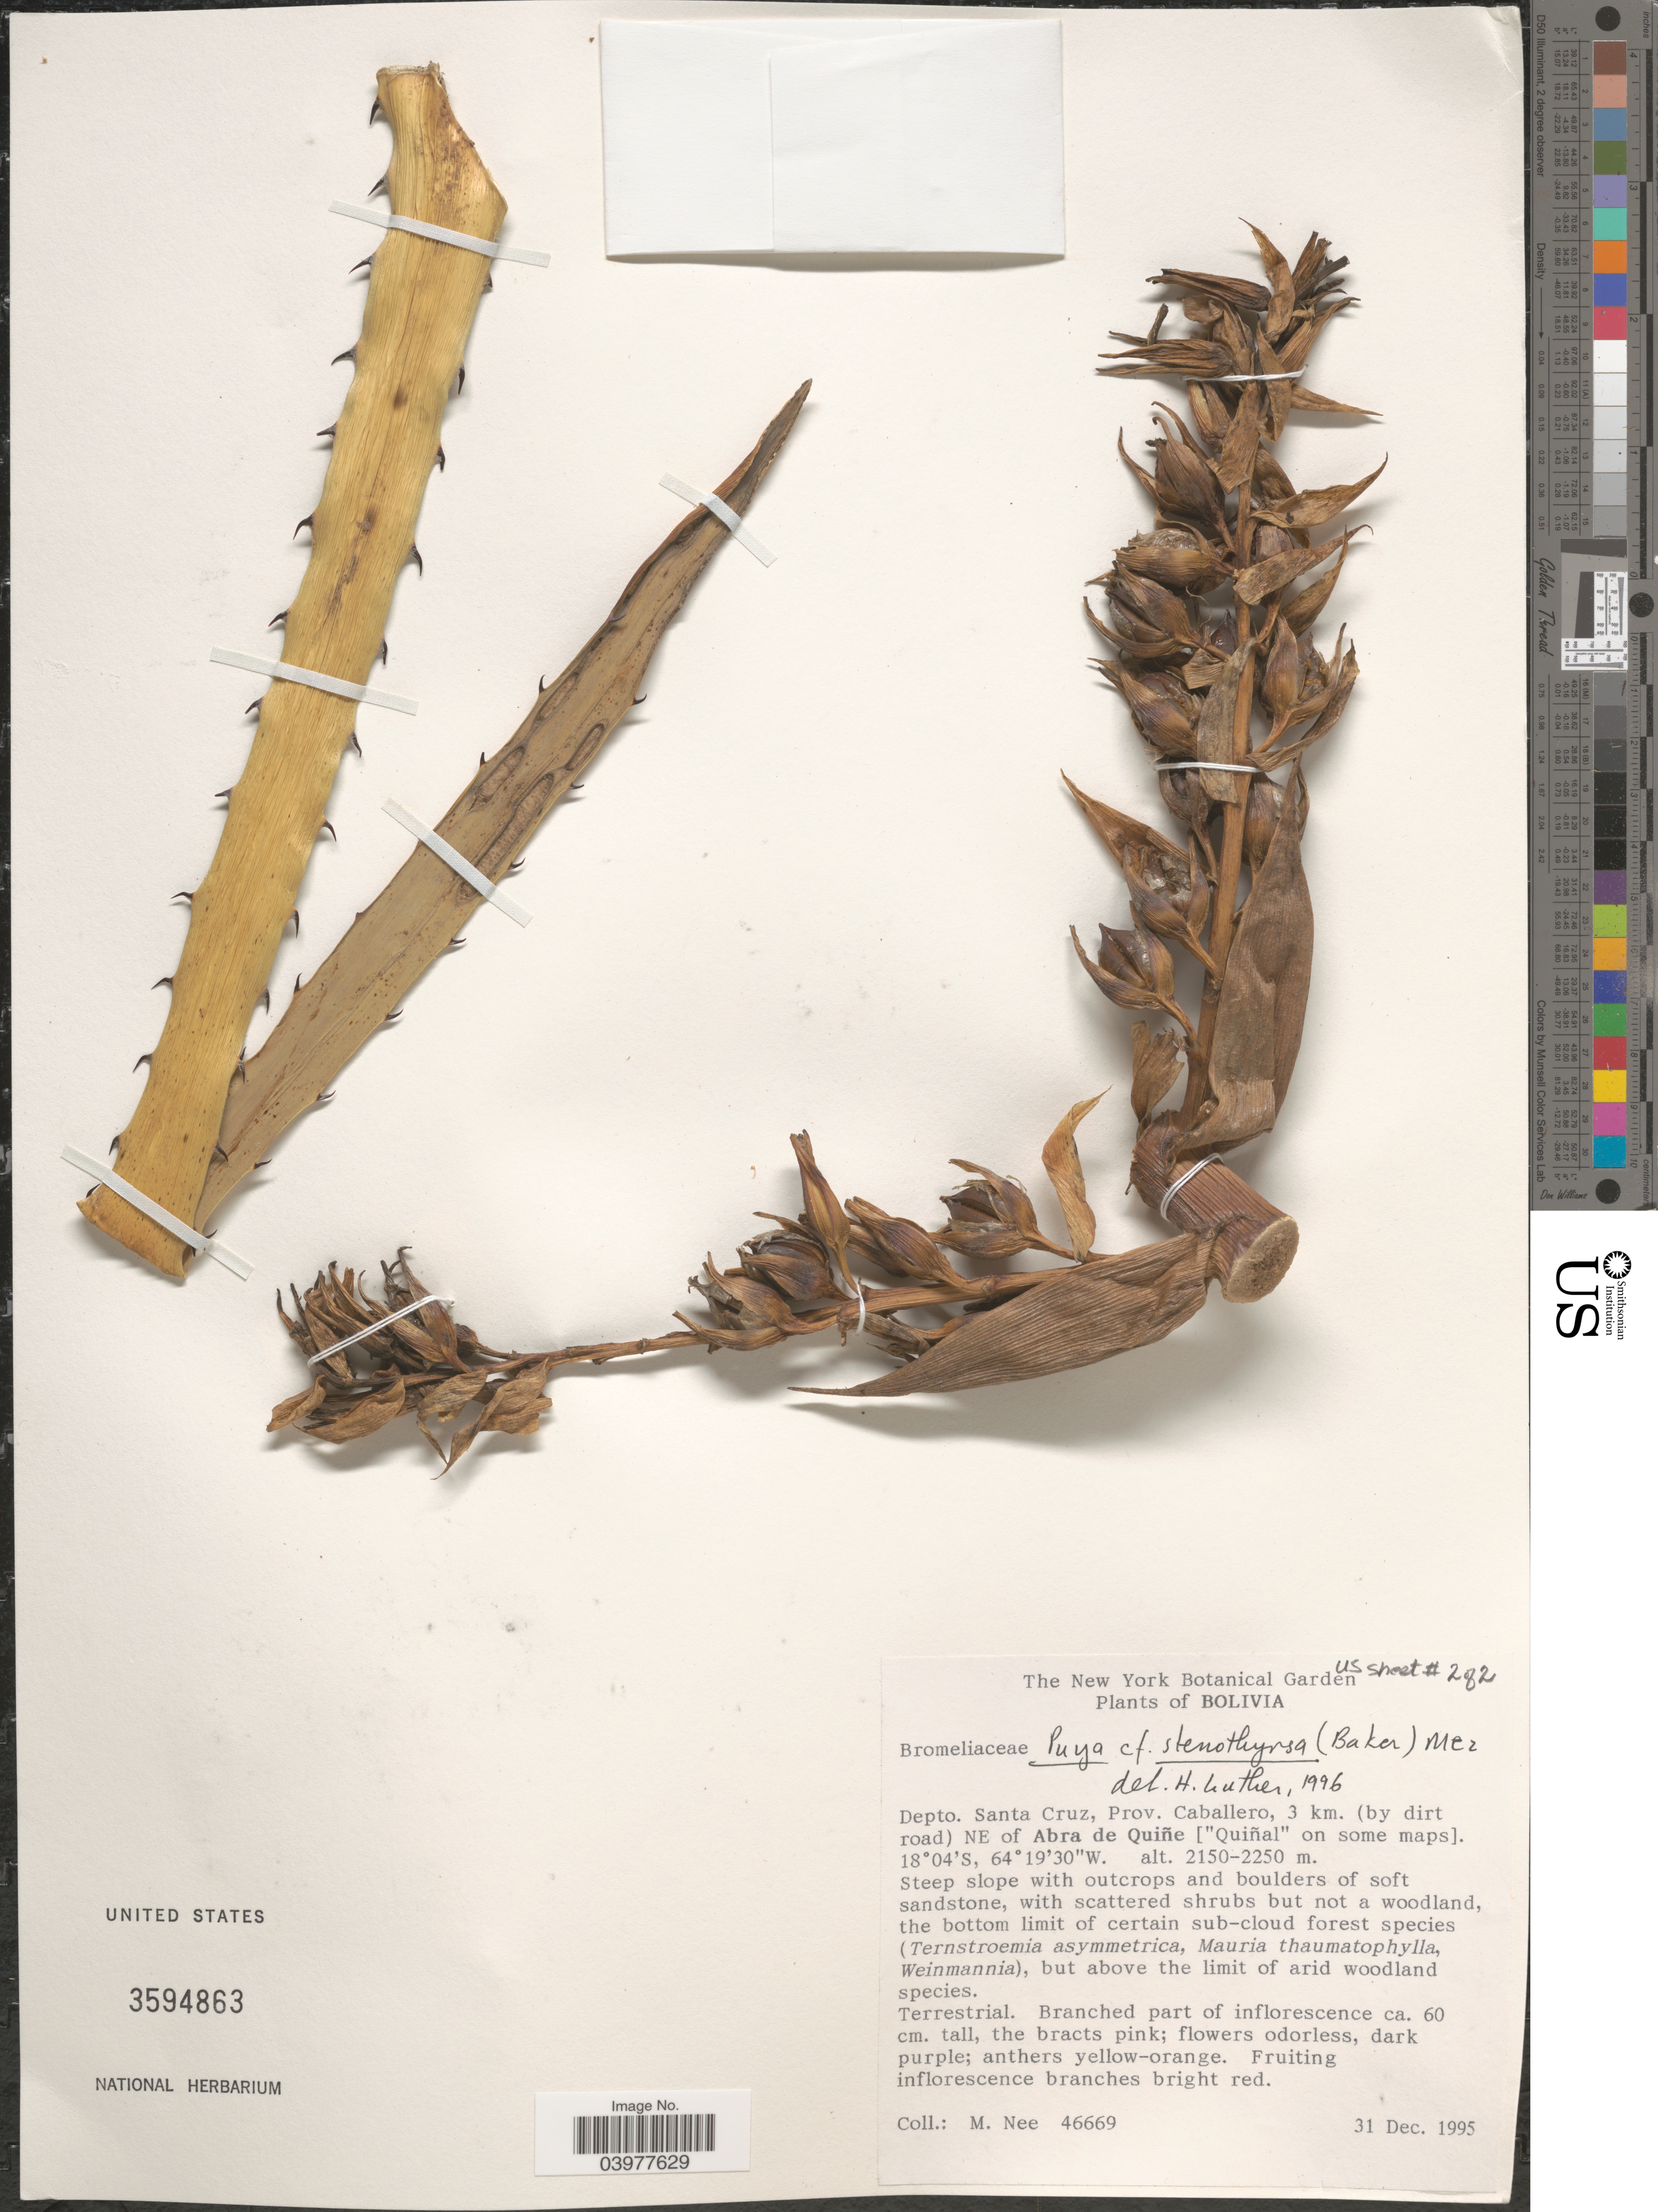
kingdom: Plantae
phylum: Tracheophyta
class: Liliopsida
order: Poales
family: Bromeliaceae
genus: Puya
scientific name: Puya stenothyrsa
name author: (Baker) Mez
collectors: M. Nee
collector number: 46669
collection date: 1995-12-31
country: Bolivia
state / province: Santa Cruz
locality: Depto. Santa Cruz, Prov. Caballero, 3 km. (by dirt road) NE of Abra de Quiñe ["Quiñal" on some maps].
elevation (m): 2150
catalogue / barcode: US 3594863